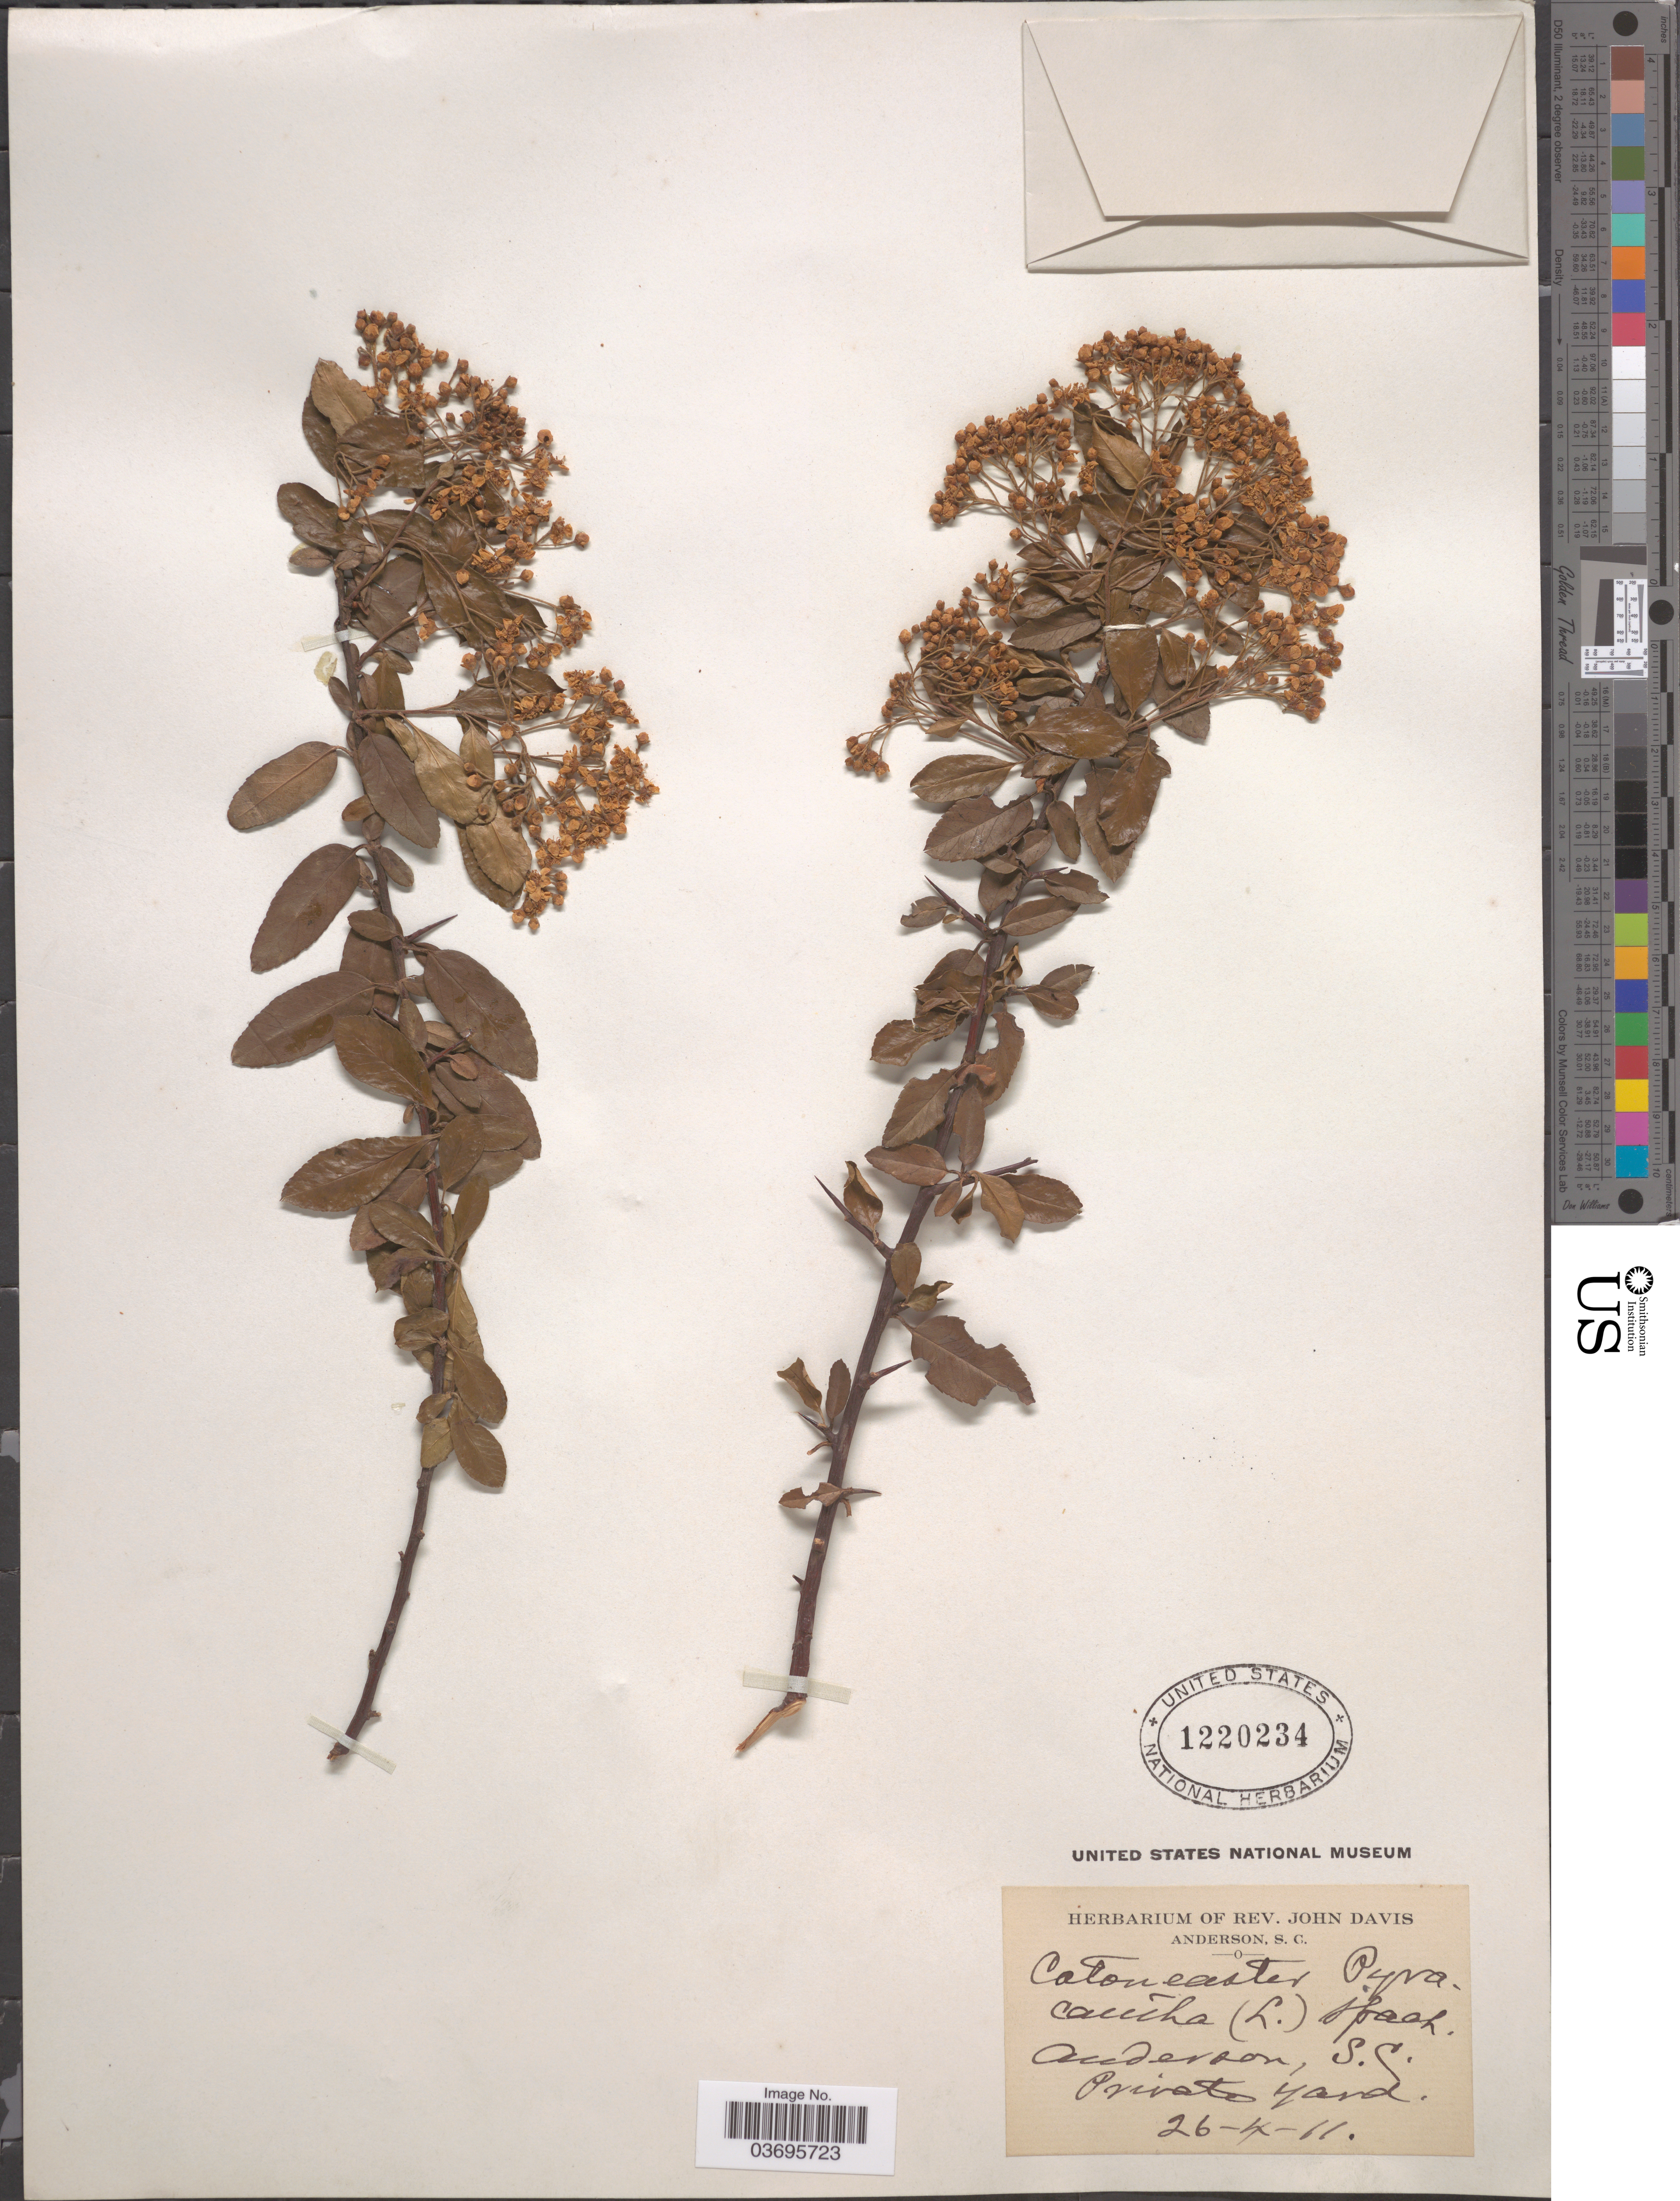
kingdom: Plantae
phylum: Tracheophyta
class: Magnoliopsida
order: Rosales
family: Rosaceae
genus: Pyracantha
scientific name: Pyracantha pyracantha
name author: (L.) Voss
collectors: ex herb. Rev. John Davis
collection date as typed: Transcribed d/m/y: 26/4/11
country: United States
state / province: South Carolina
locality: Anderson. Private Yard.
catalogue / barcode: US 1220234